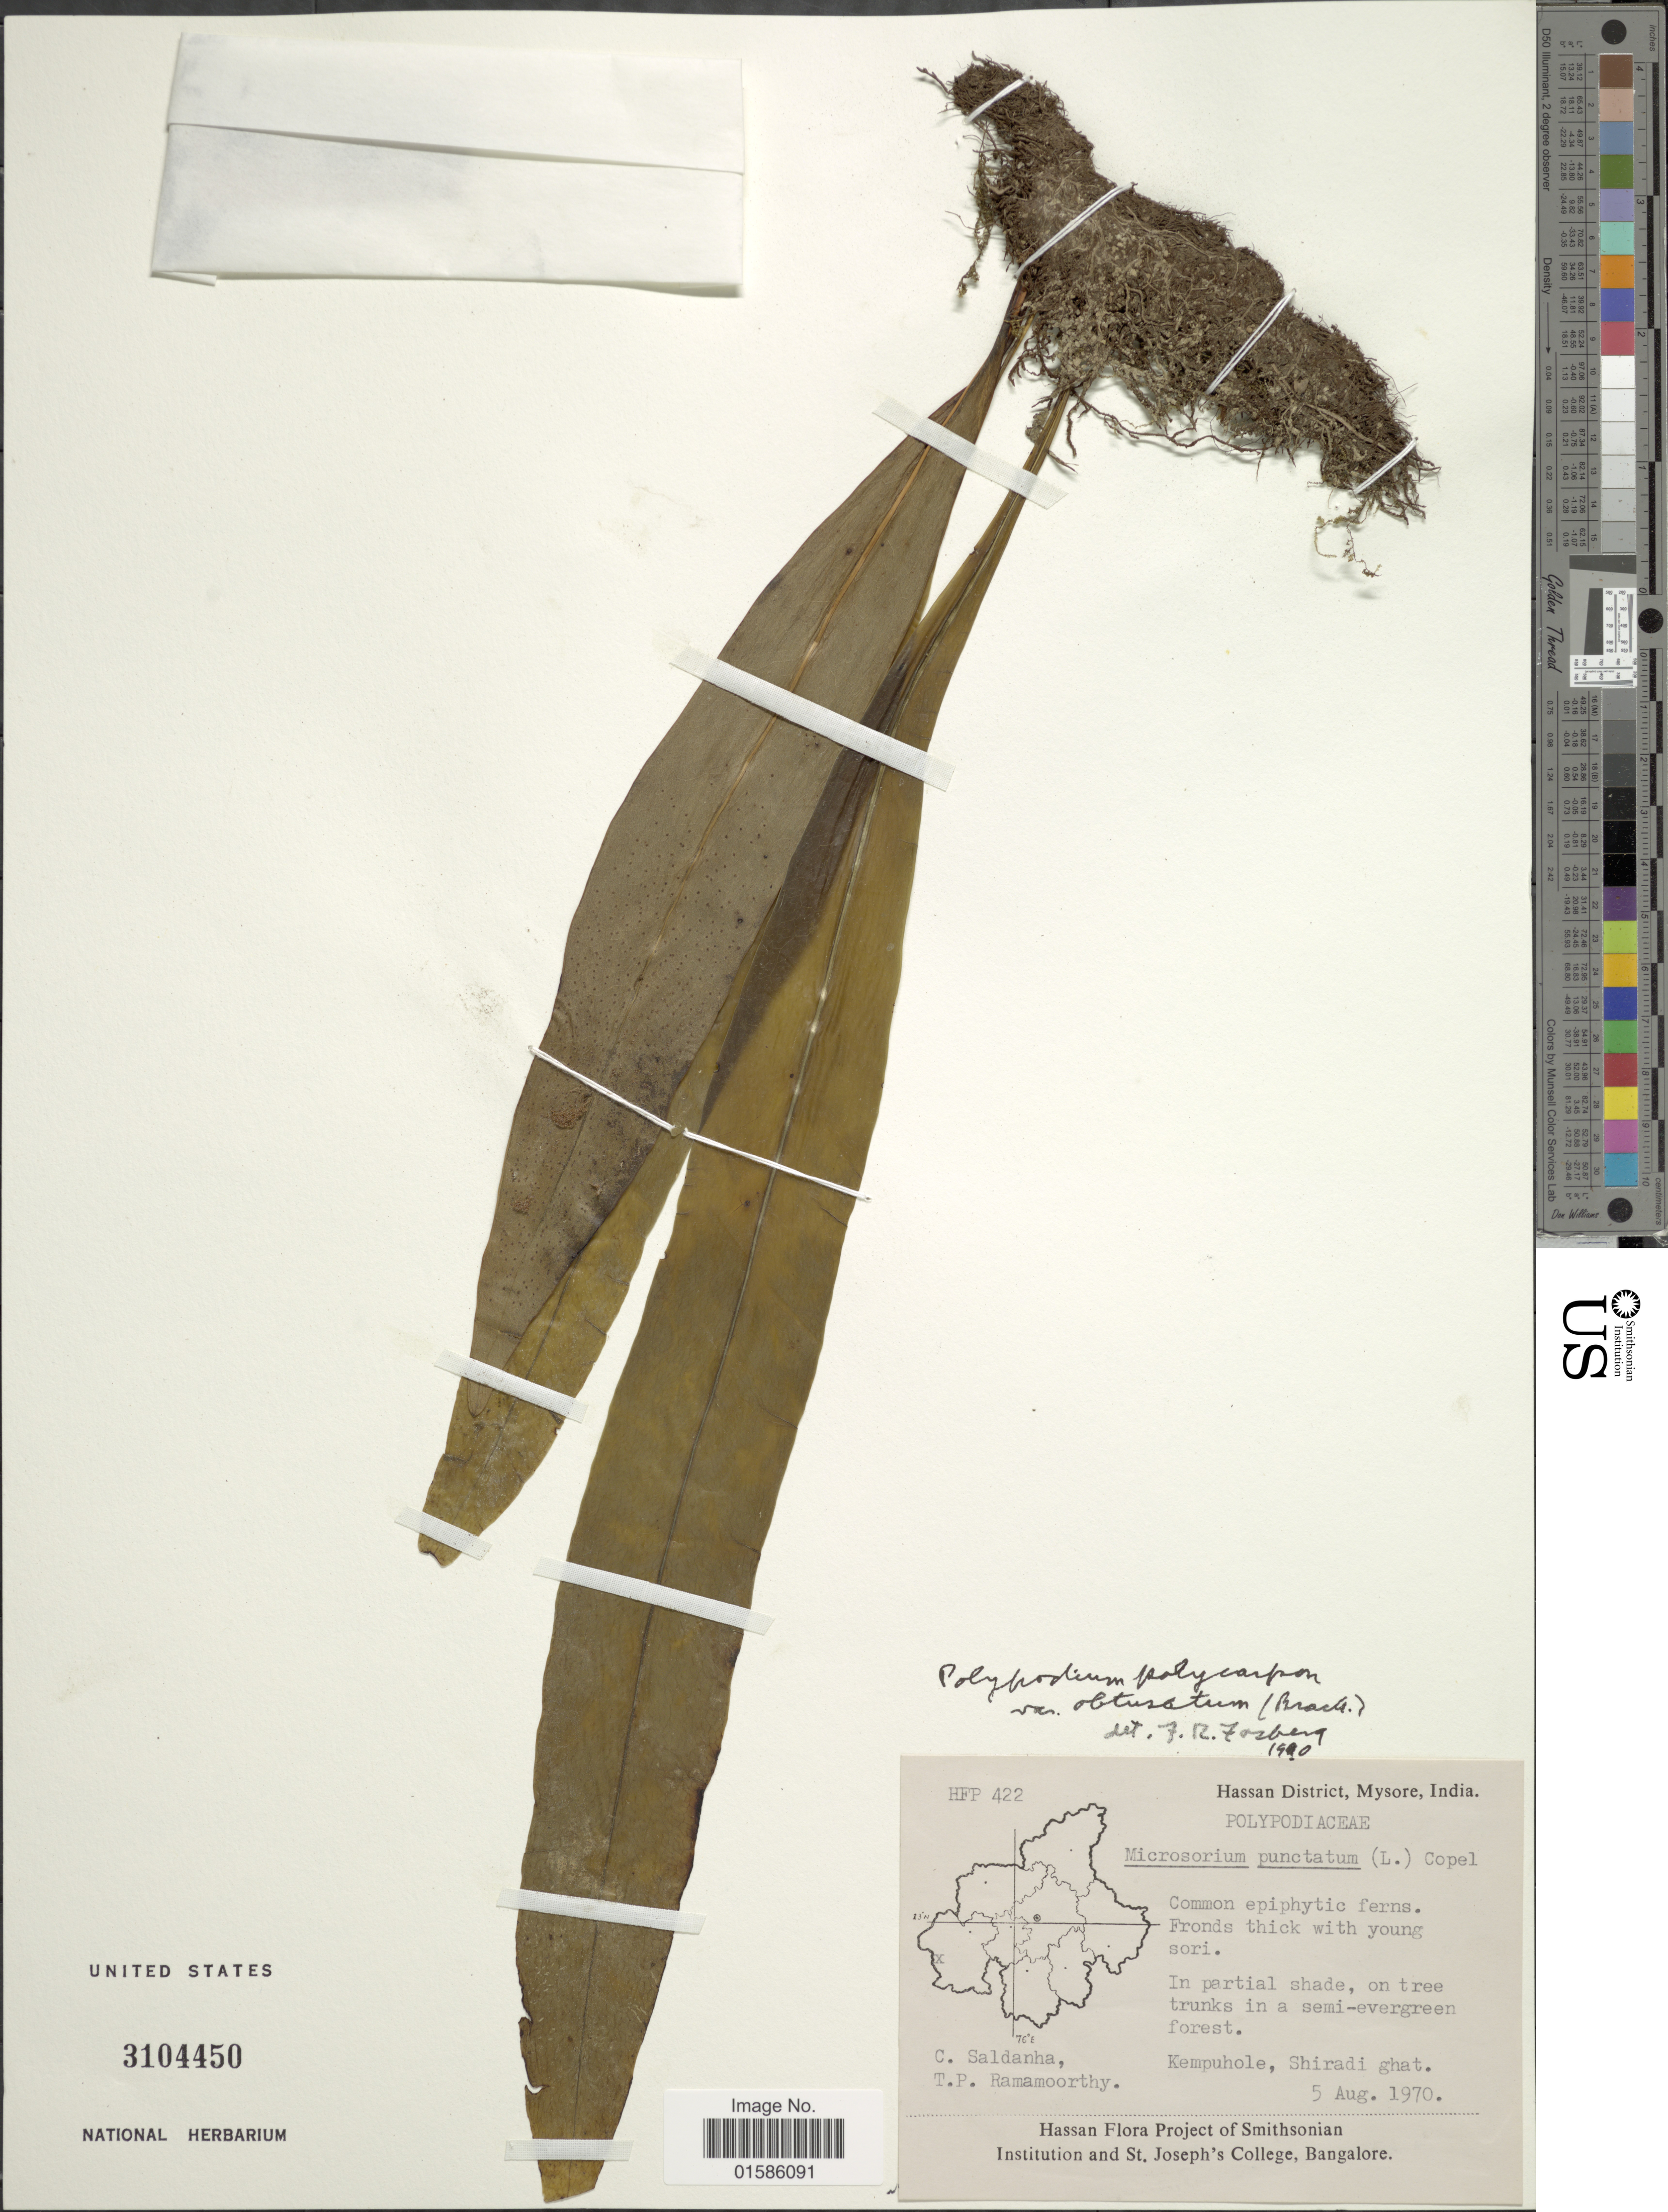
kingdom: Plantae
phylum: Tracheophyta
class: Polypodiopsida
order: Polypodiales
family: Polypodiaceae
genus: Microsorum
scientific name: Microsorum punctatum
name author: (L.) Copel.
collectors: C. Saldanha & T. P. Ramamoorthy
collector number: HFP 422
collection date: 1970-08-05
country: India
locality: Hassan District, Mysore, Kempuhole, Shiradi ghat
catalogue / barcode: US 3104450